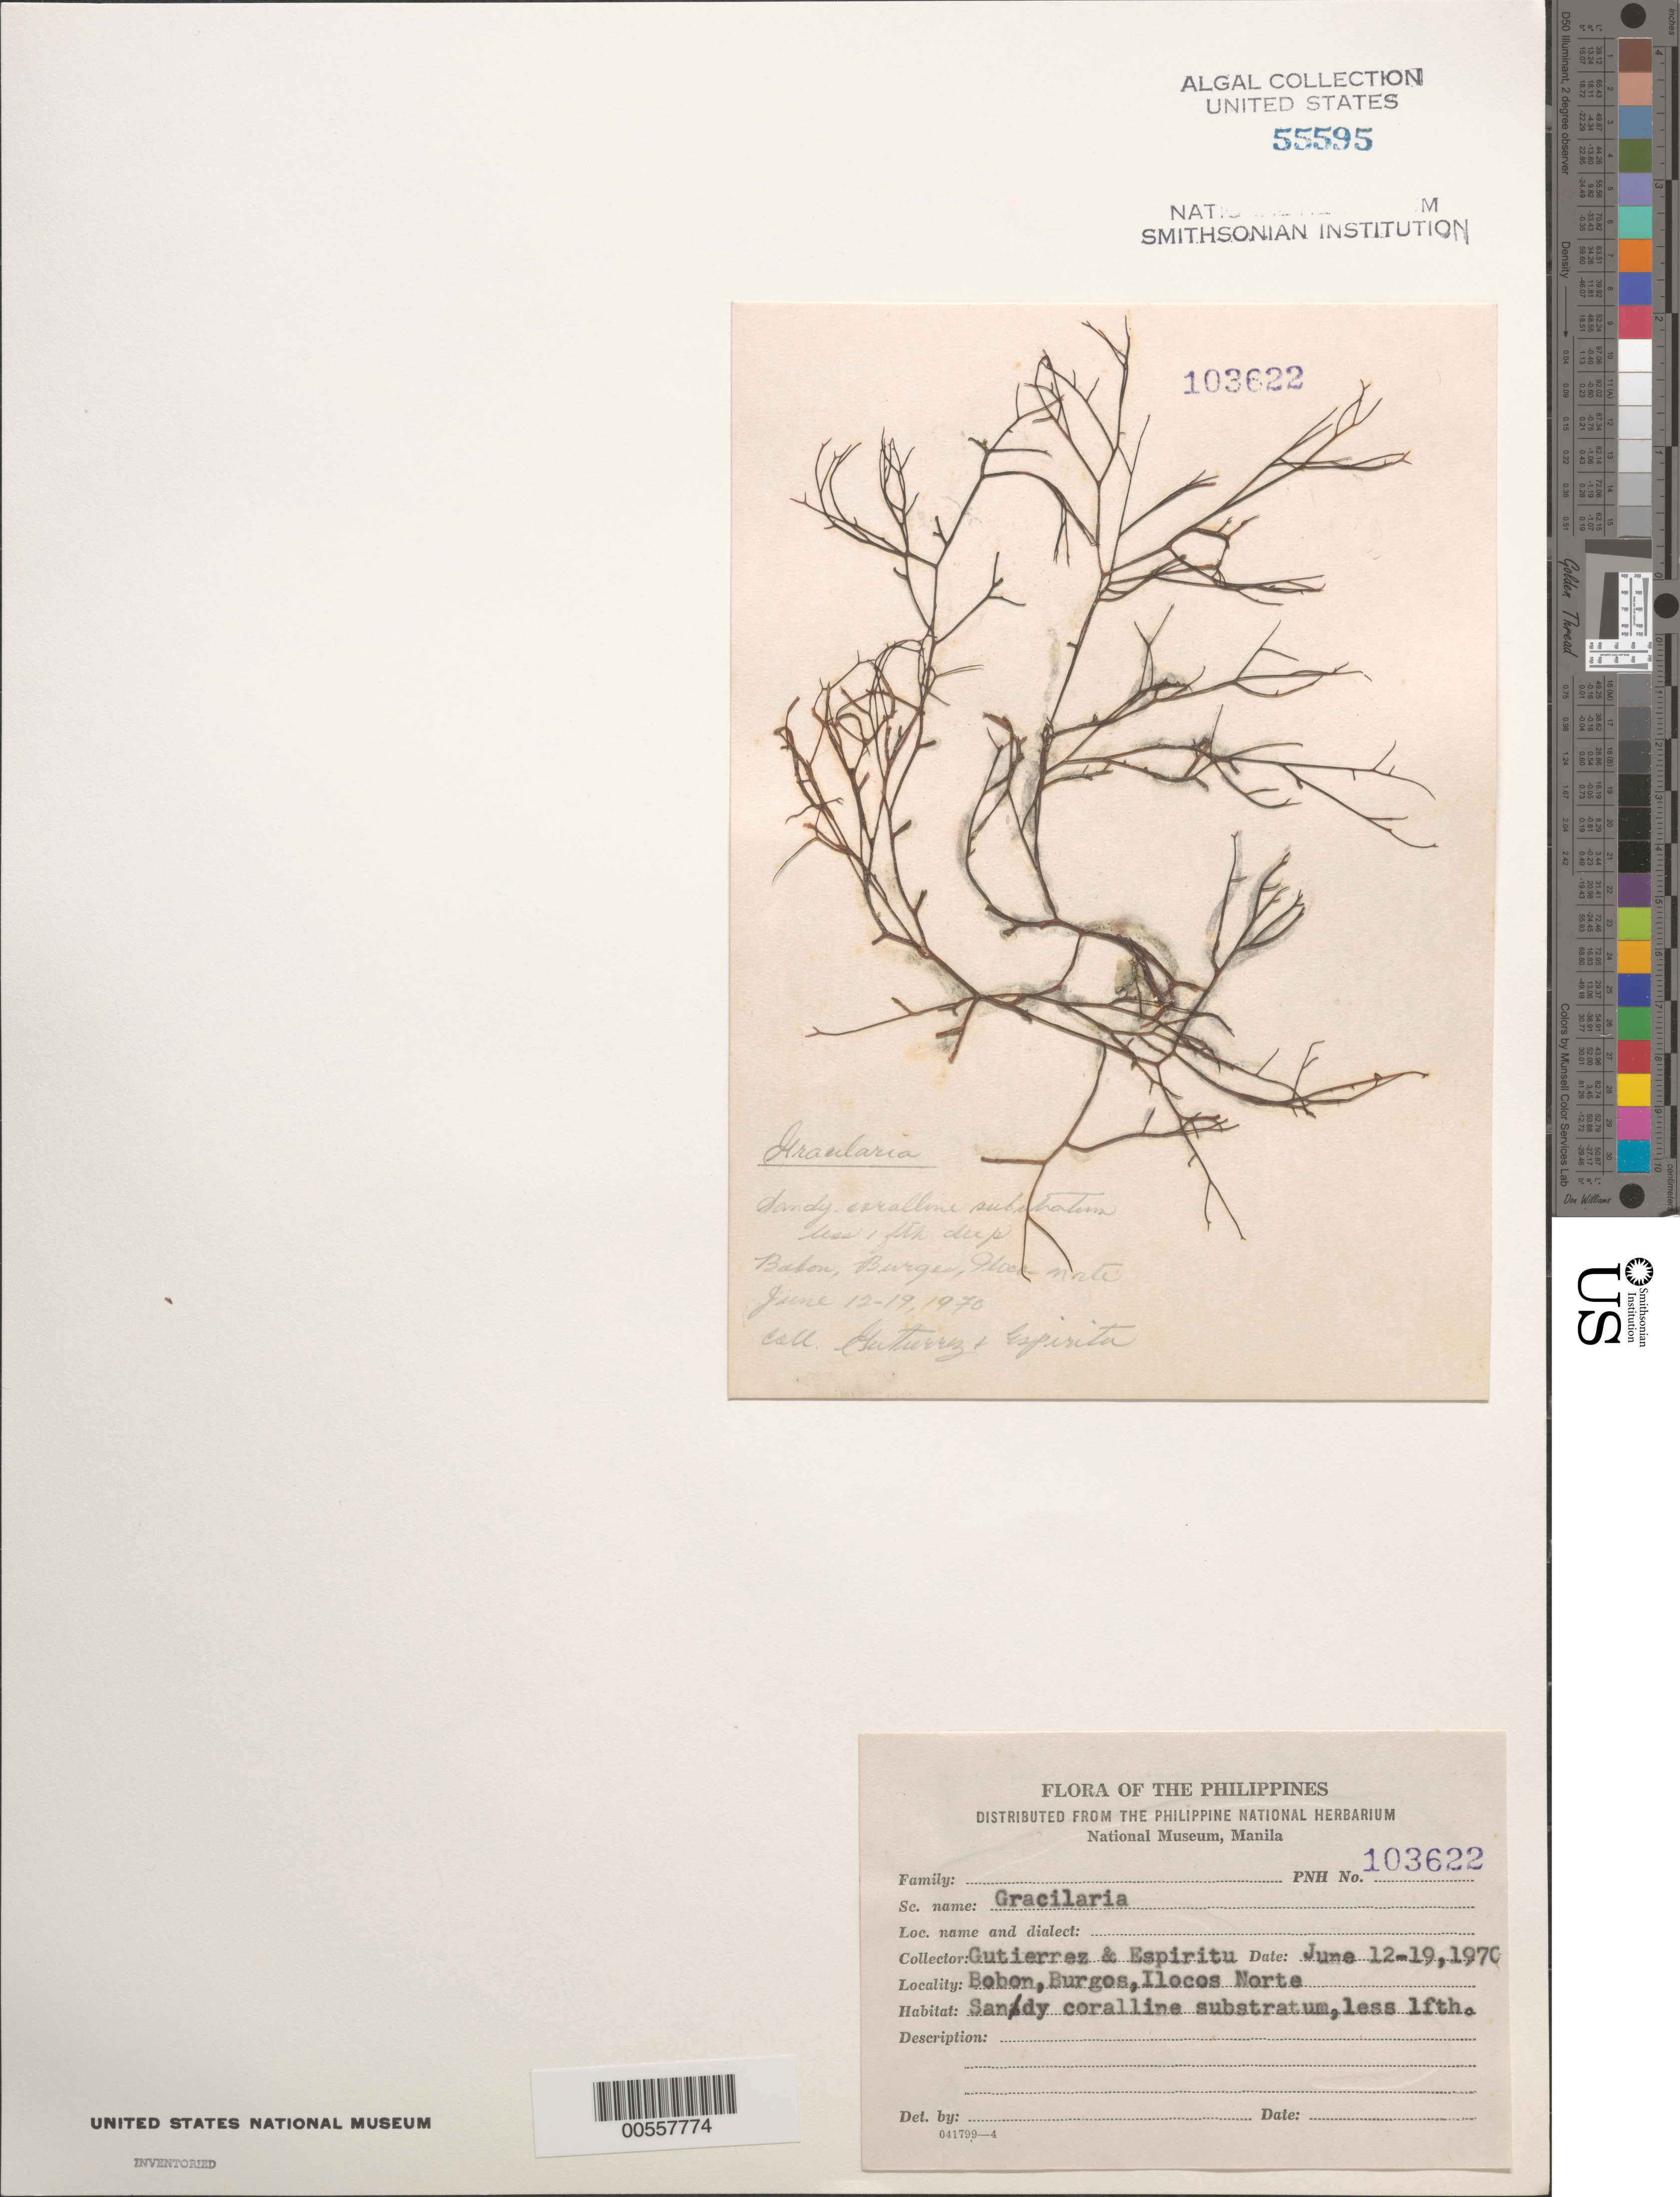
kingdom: Plantae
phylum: Rhodophyta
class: Florideophyceae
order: Gracilariales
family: Gracilariaceae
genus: Gracilaria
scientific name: Gracilaria sp.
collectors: -. Gutierrez & -. Espiritu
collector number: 103622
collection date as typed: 12 Jun 1970 TO 19 Jun 1970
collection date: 1970-06-12/1970-06-19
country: Philippines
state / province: Ilocos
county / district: Ilocos Norte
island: Luzon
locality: Bobon, Burgos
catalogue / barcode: US 55595